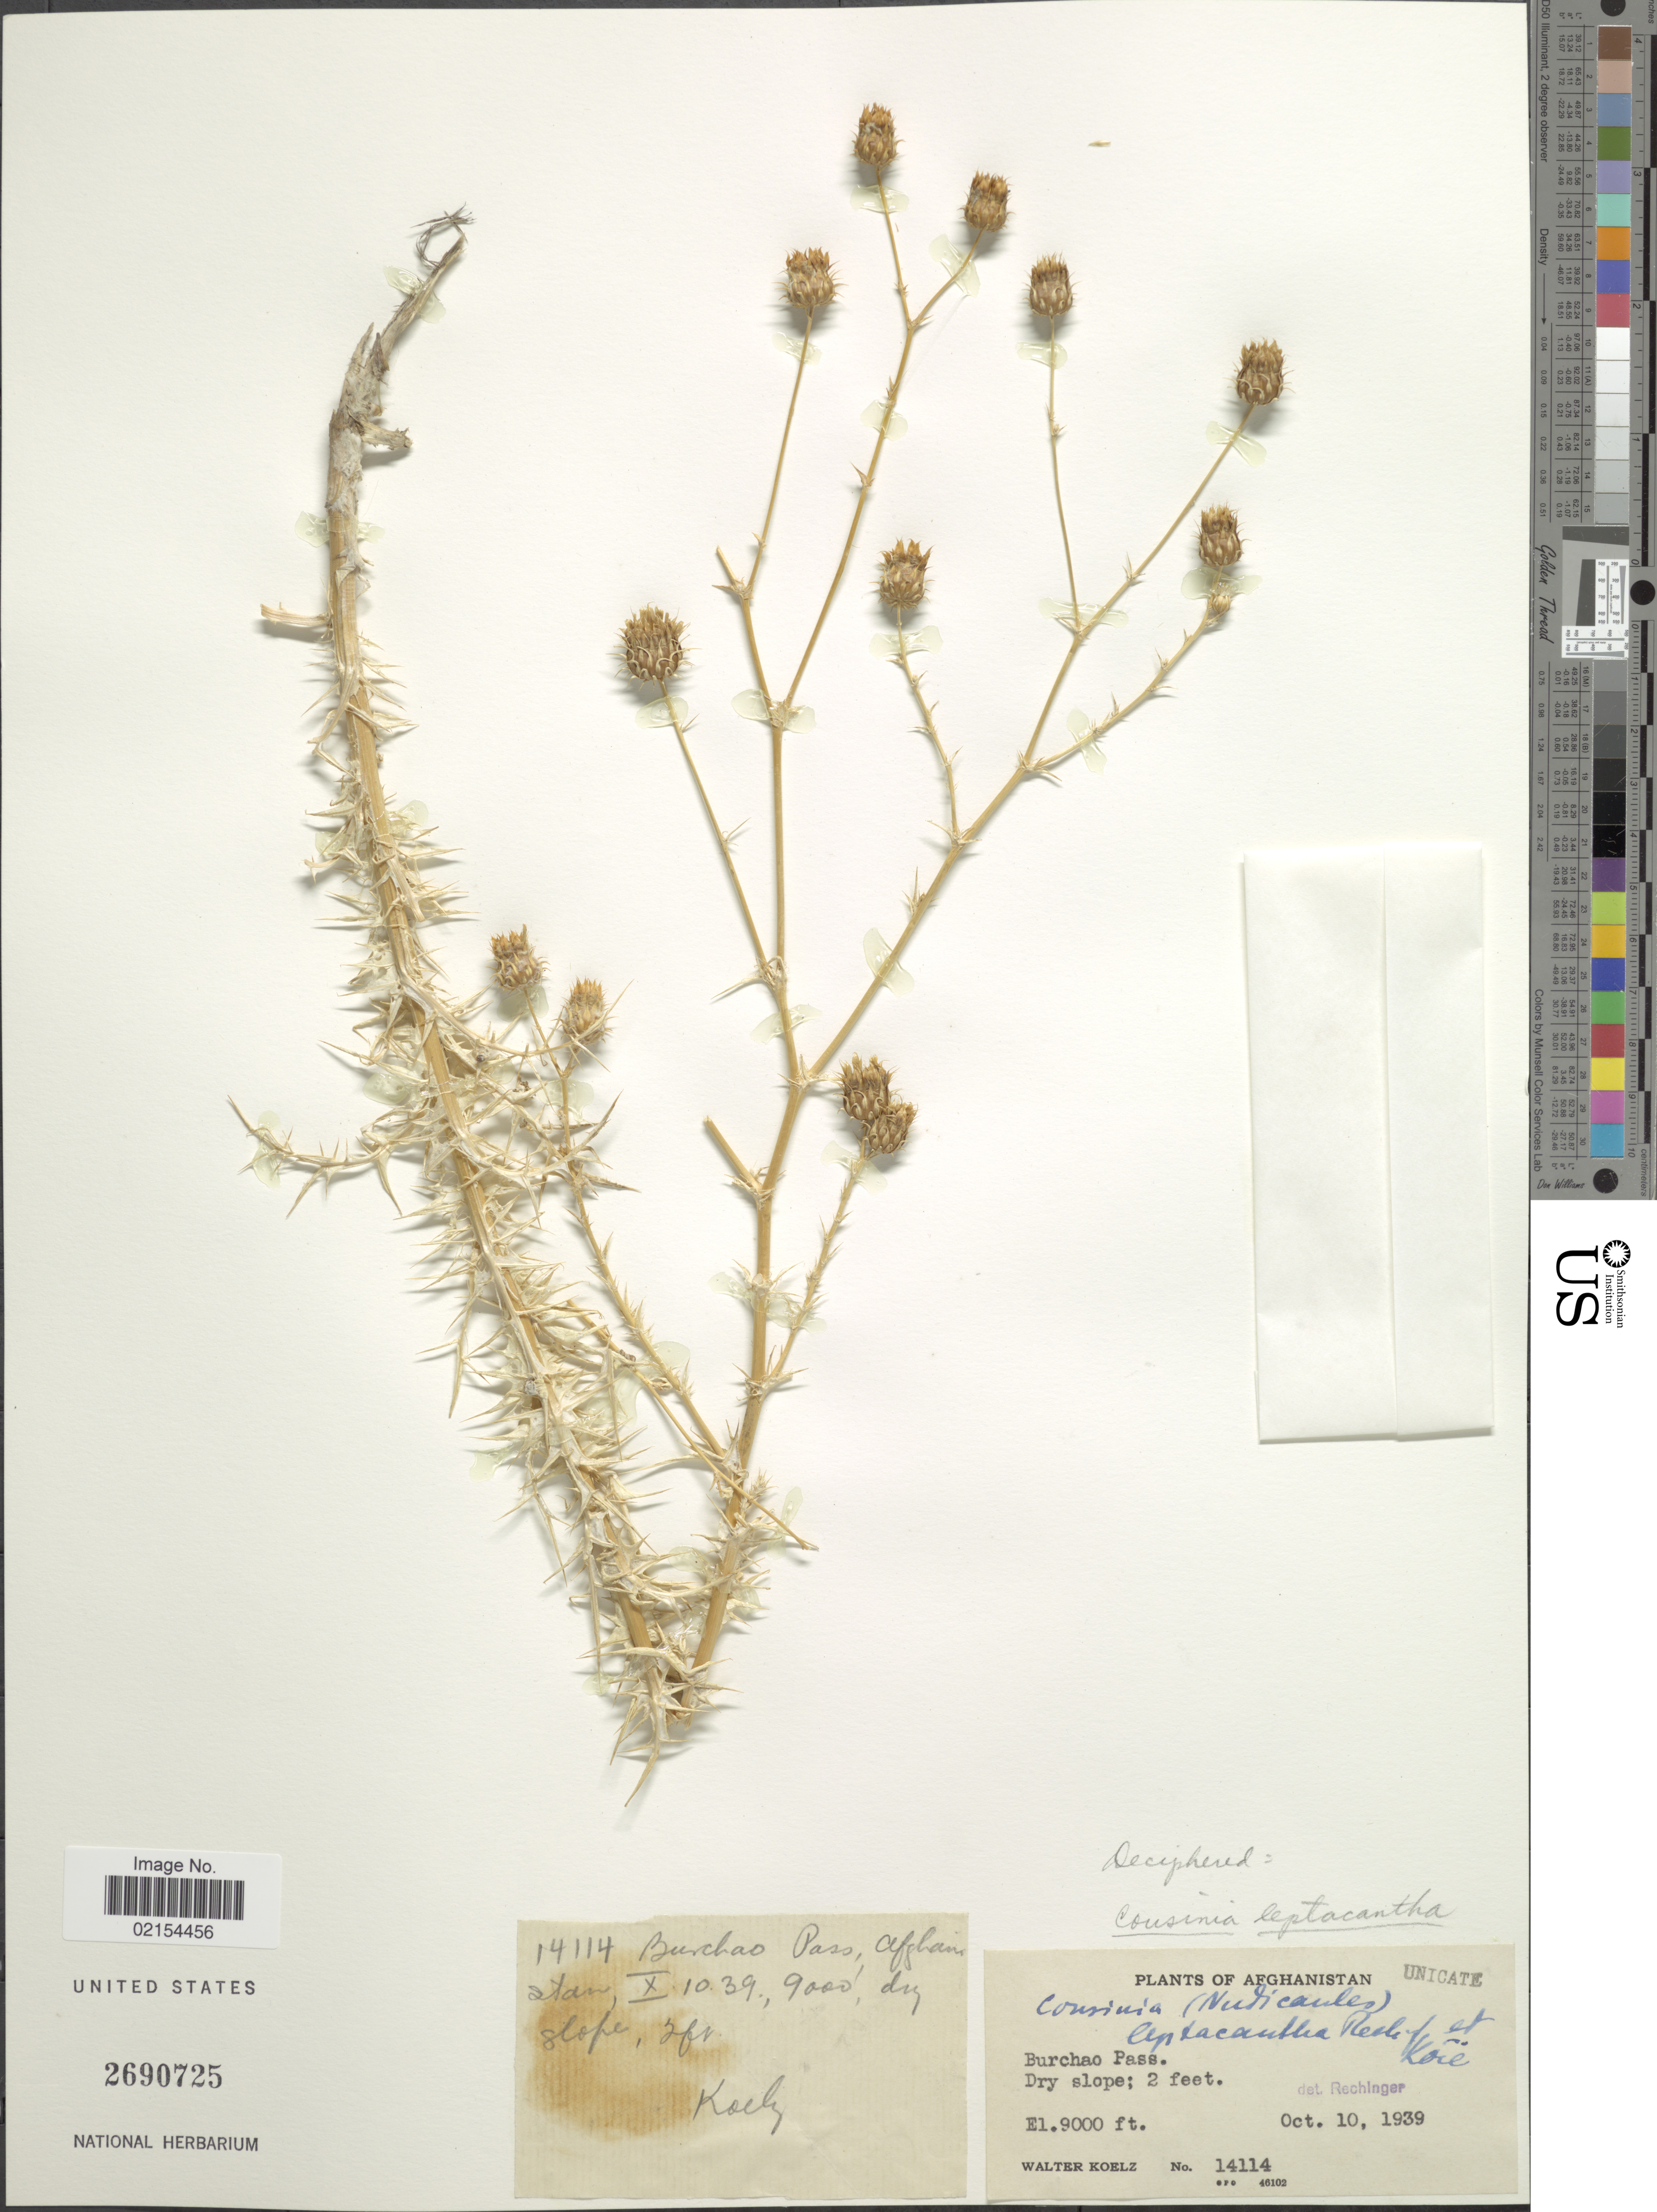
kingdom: Plantae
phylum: Tracheophyta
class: Magnoliopsida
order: Asterales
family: Asteraceae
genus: Cousinia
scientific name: Cousinia tenuispina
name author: Rech. f.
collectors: W. N. Koelz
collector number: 14114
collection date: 1939-10-10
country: Afghanistan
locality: Burchao Pass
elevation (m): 2743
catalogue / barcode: US 2690725